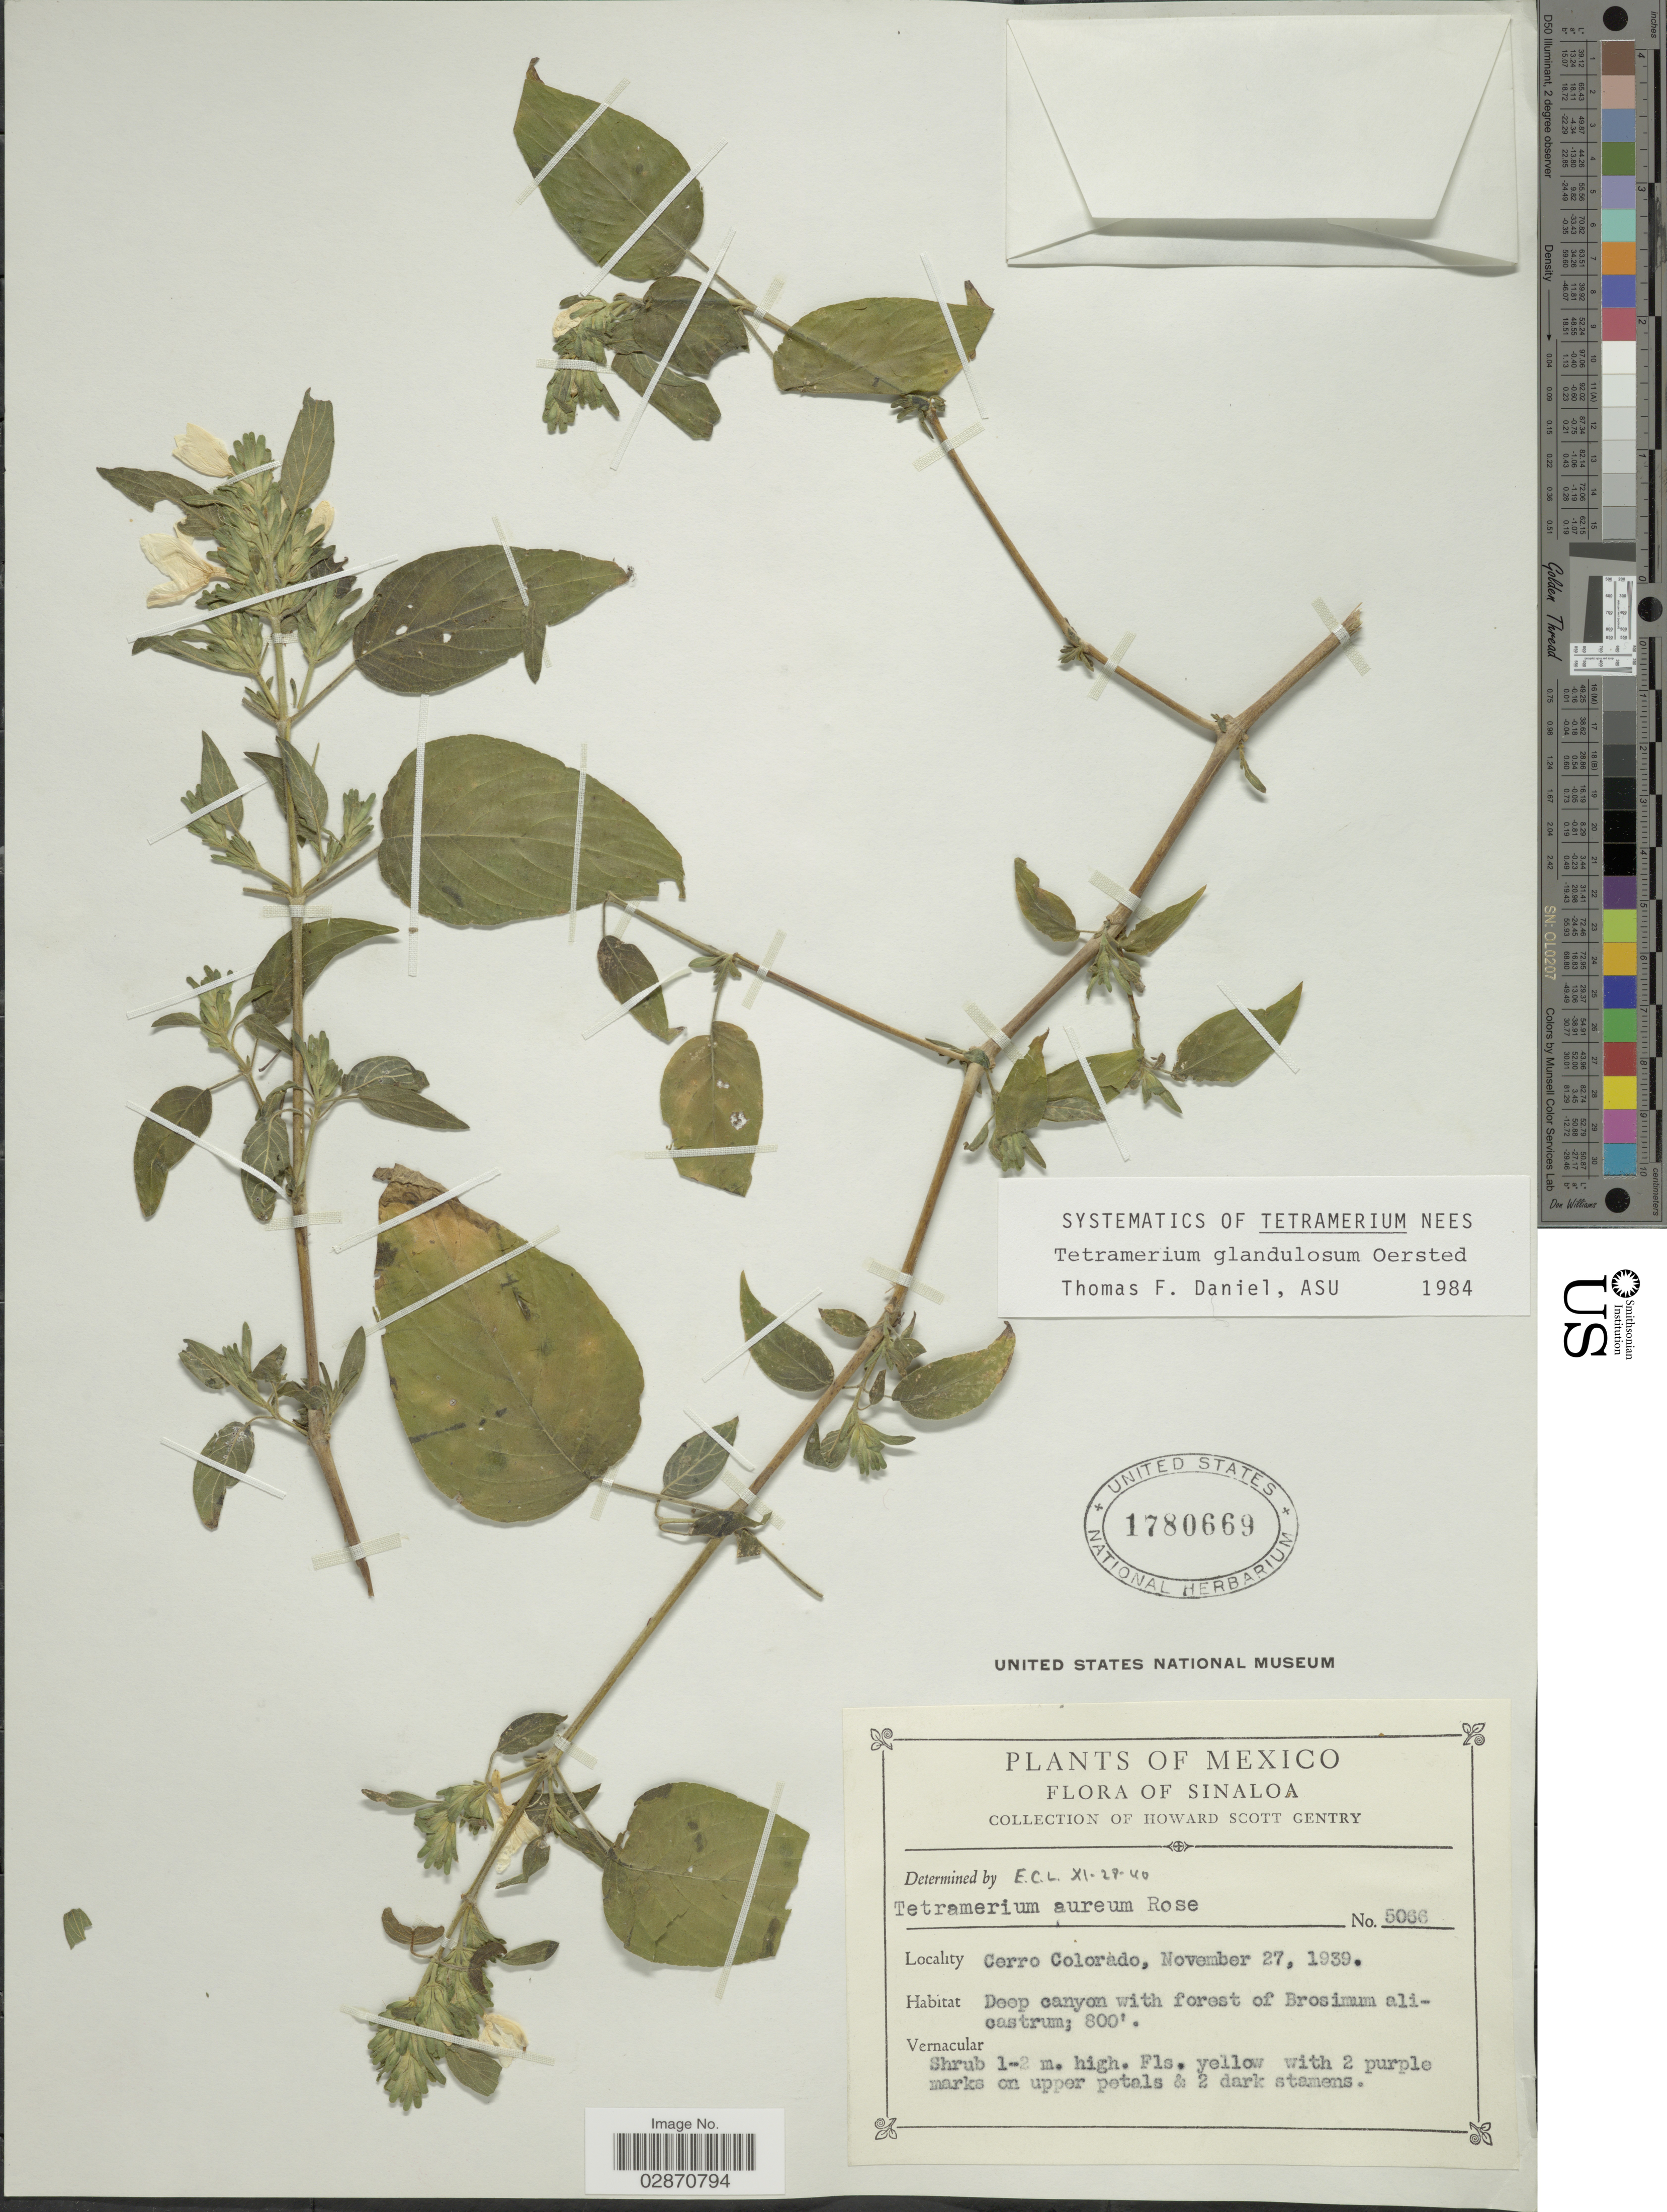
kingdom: Plantae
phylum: Tracheophyta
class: Magnoliopsida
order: Lamiales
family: Acanthaceae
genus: Tetramerium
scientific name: Tetramerium glandulosum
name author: Oerst.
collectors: H. S. Gentry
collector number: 5066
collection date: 1939-11-27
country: Mexico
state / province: Sinaloa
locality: Cerro Colorado.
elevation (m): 244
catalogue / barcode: US 1780669